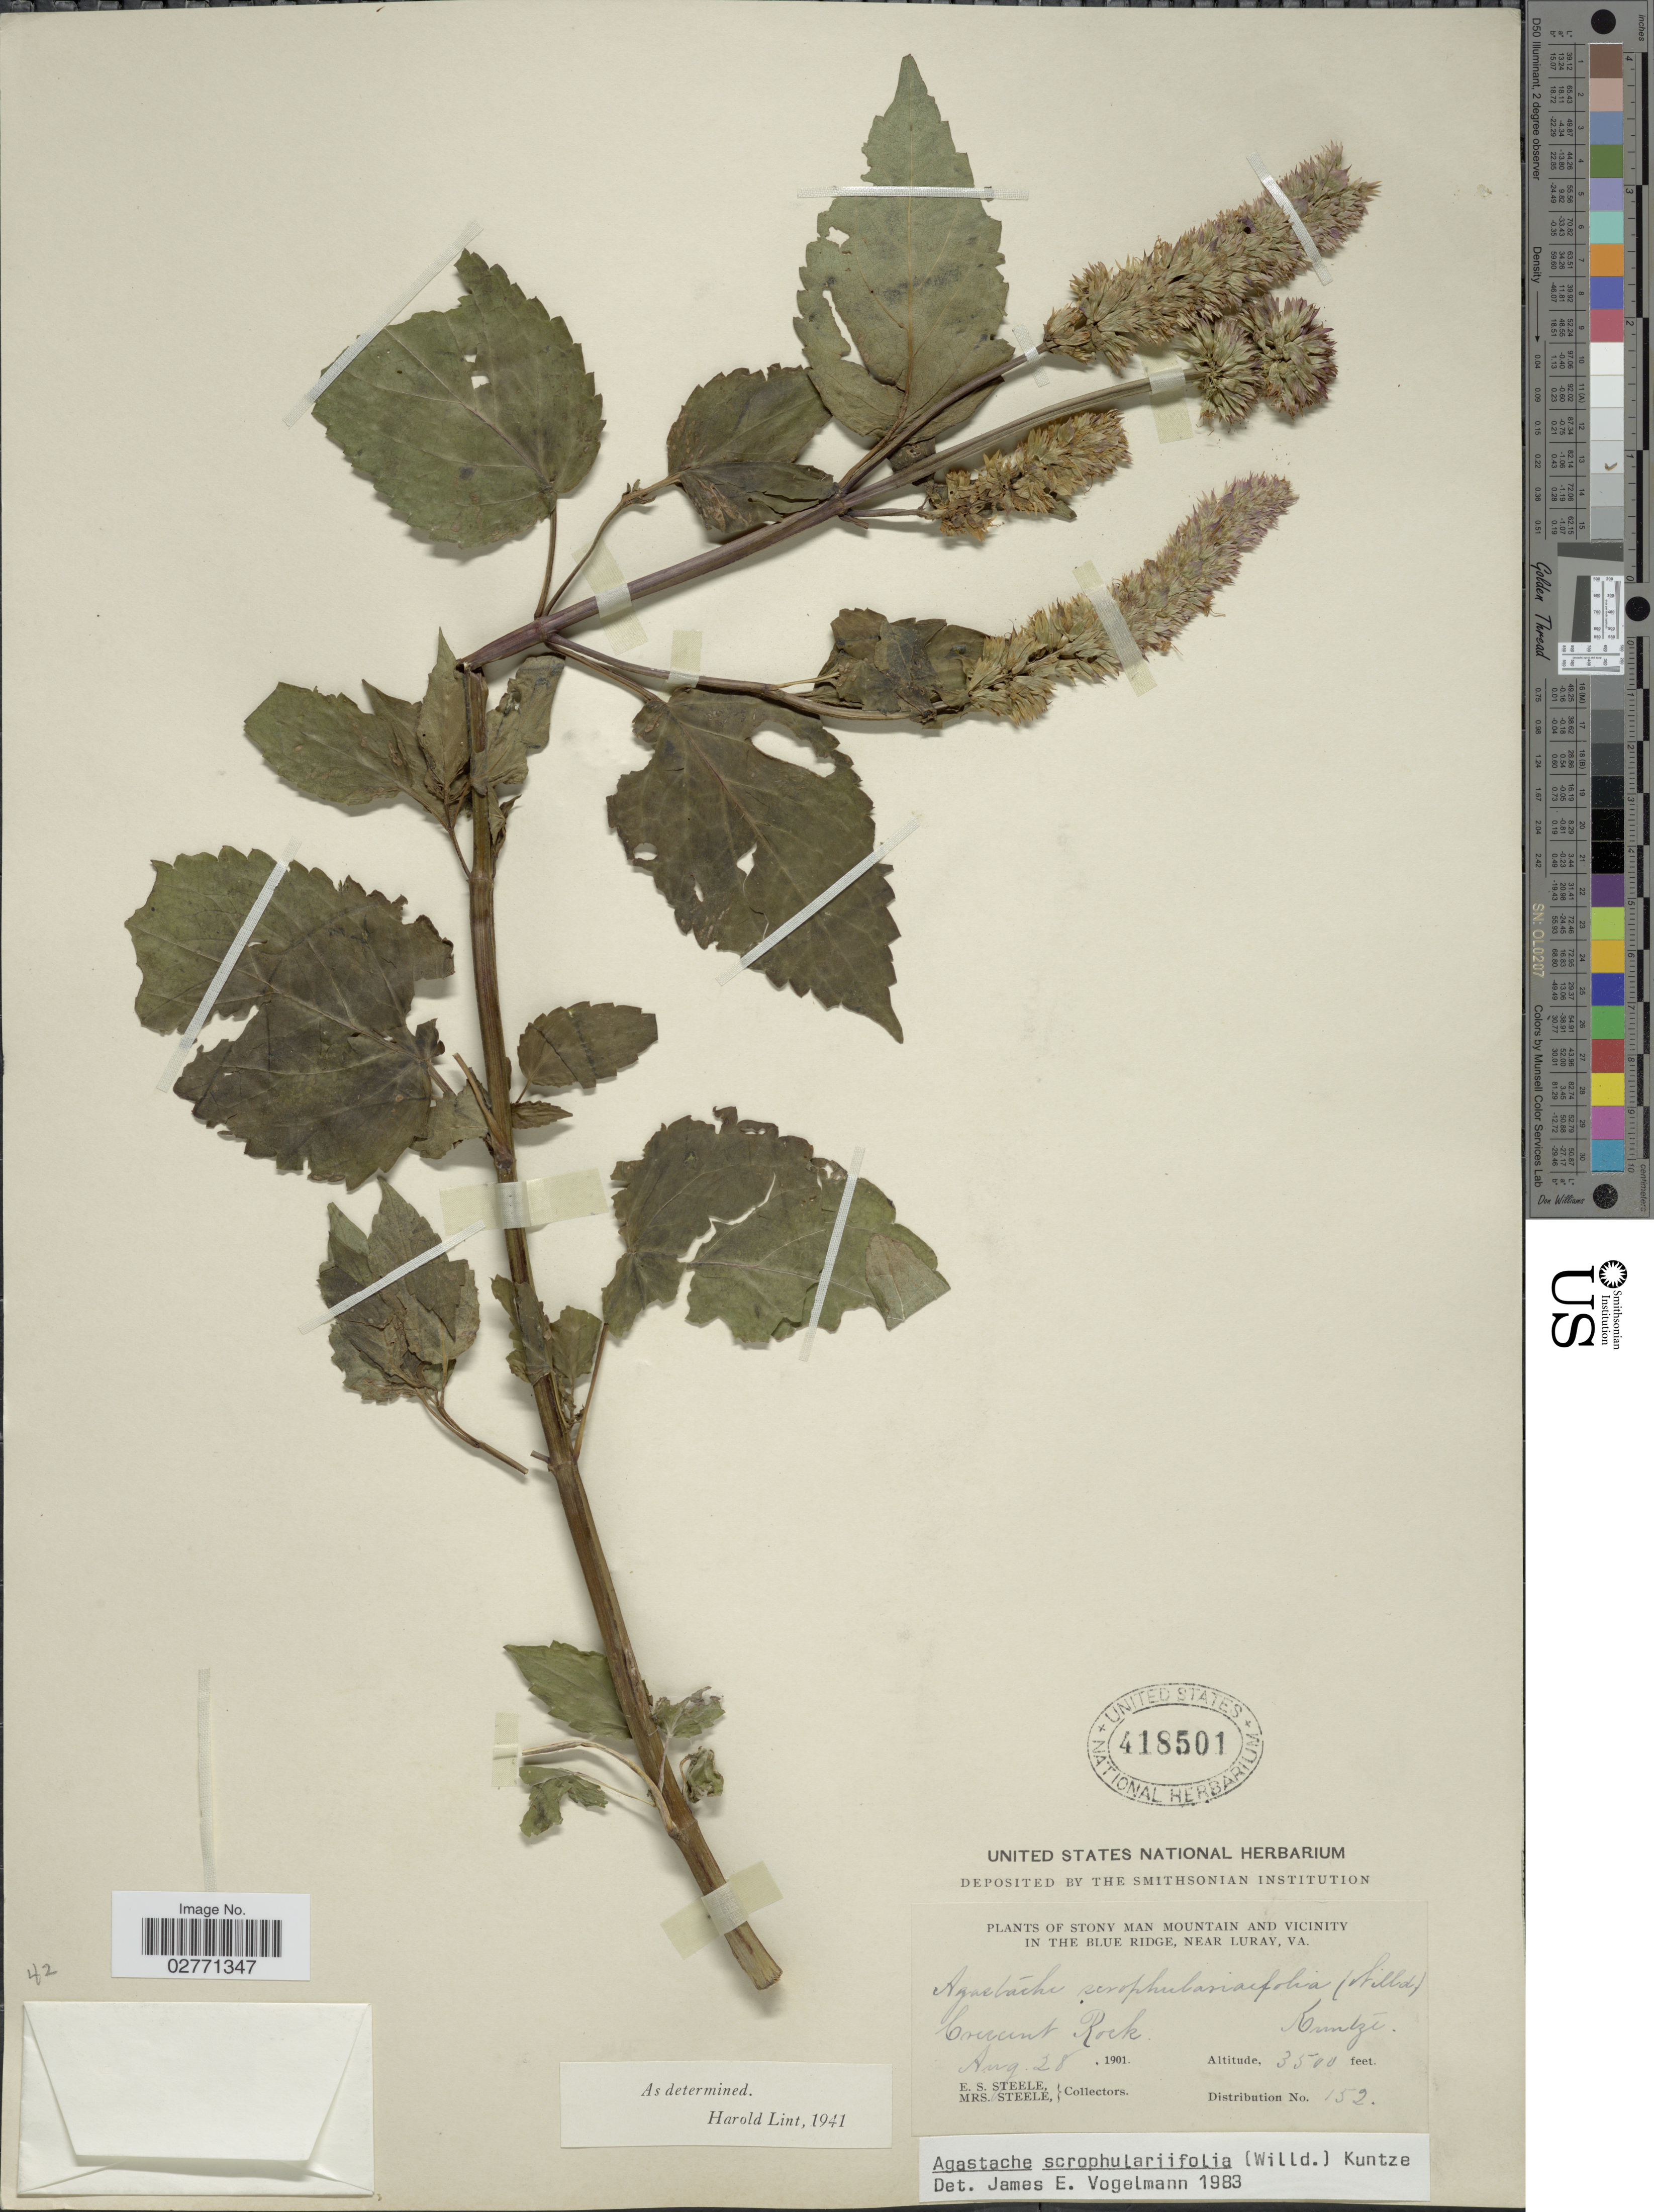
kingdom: Plantae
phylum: Tracheophyta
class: Magnoliopsida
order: Lamiales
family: Lamiaceae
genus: Agastache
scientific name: Agastache scrophulariifolia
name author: (Willd.) Kuntze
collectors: E. Steele & Mrs. E. S. Steele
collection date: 1901-08-28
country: United States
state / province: Virginia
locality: Stony Man Mountain and vicinity in the Blue Ridge, near Luray. Crescent Rock.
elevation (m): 1067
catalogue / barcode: US 418501